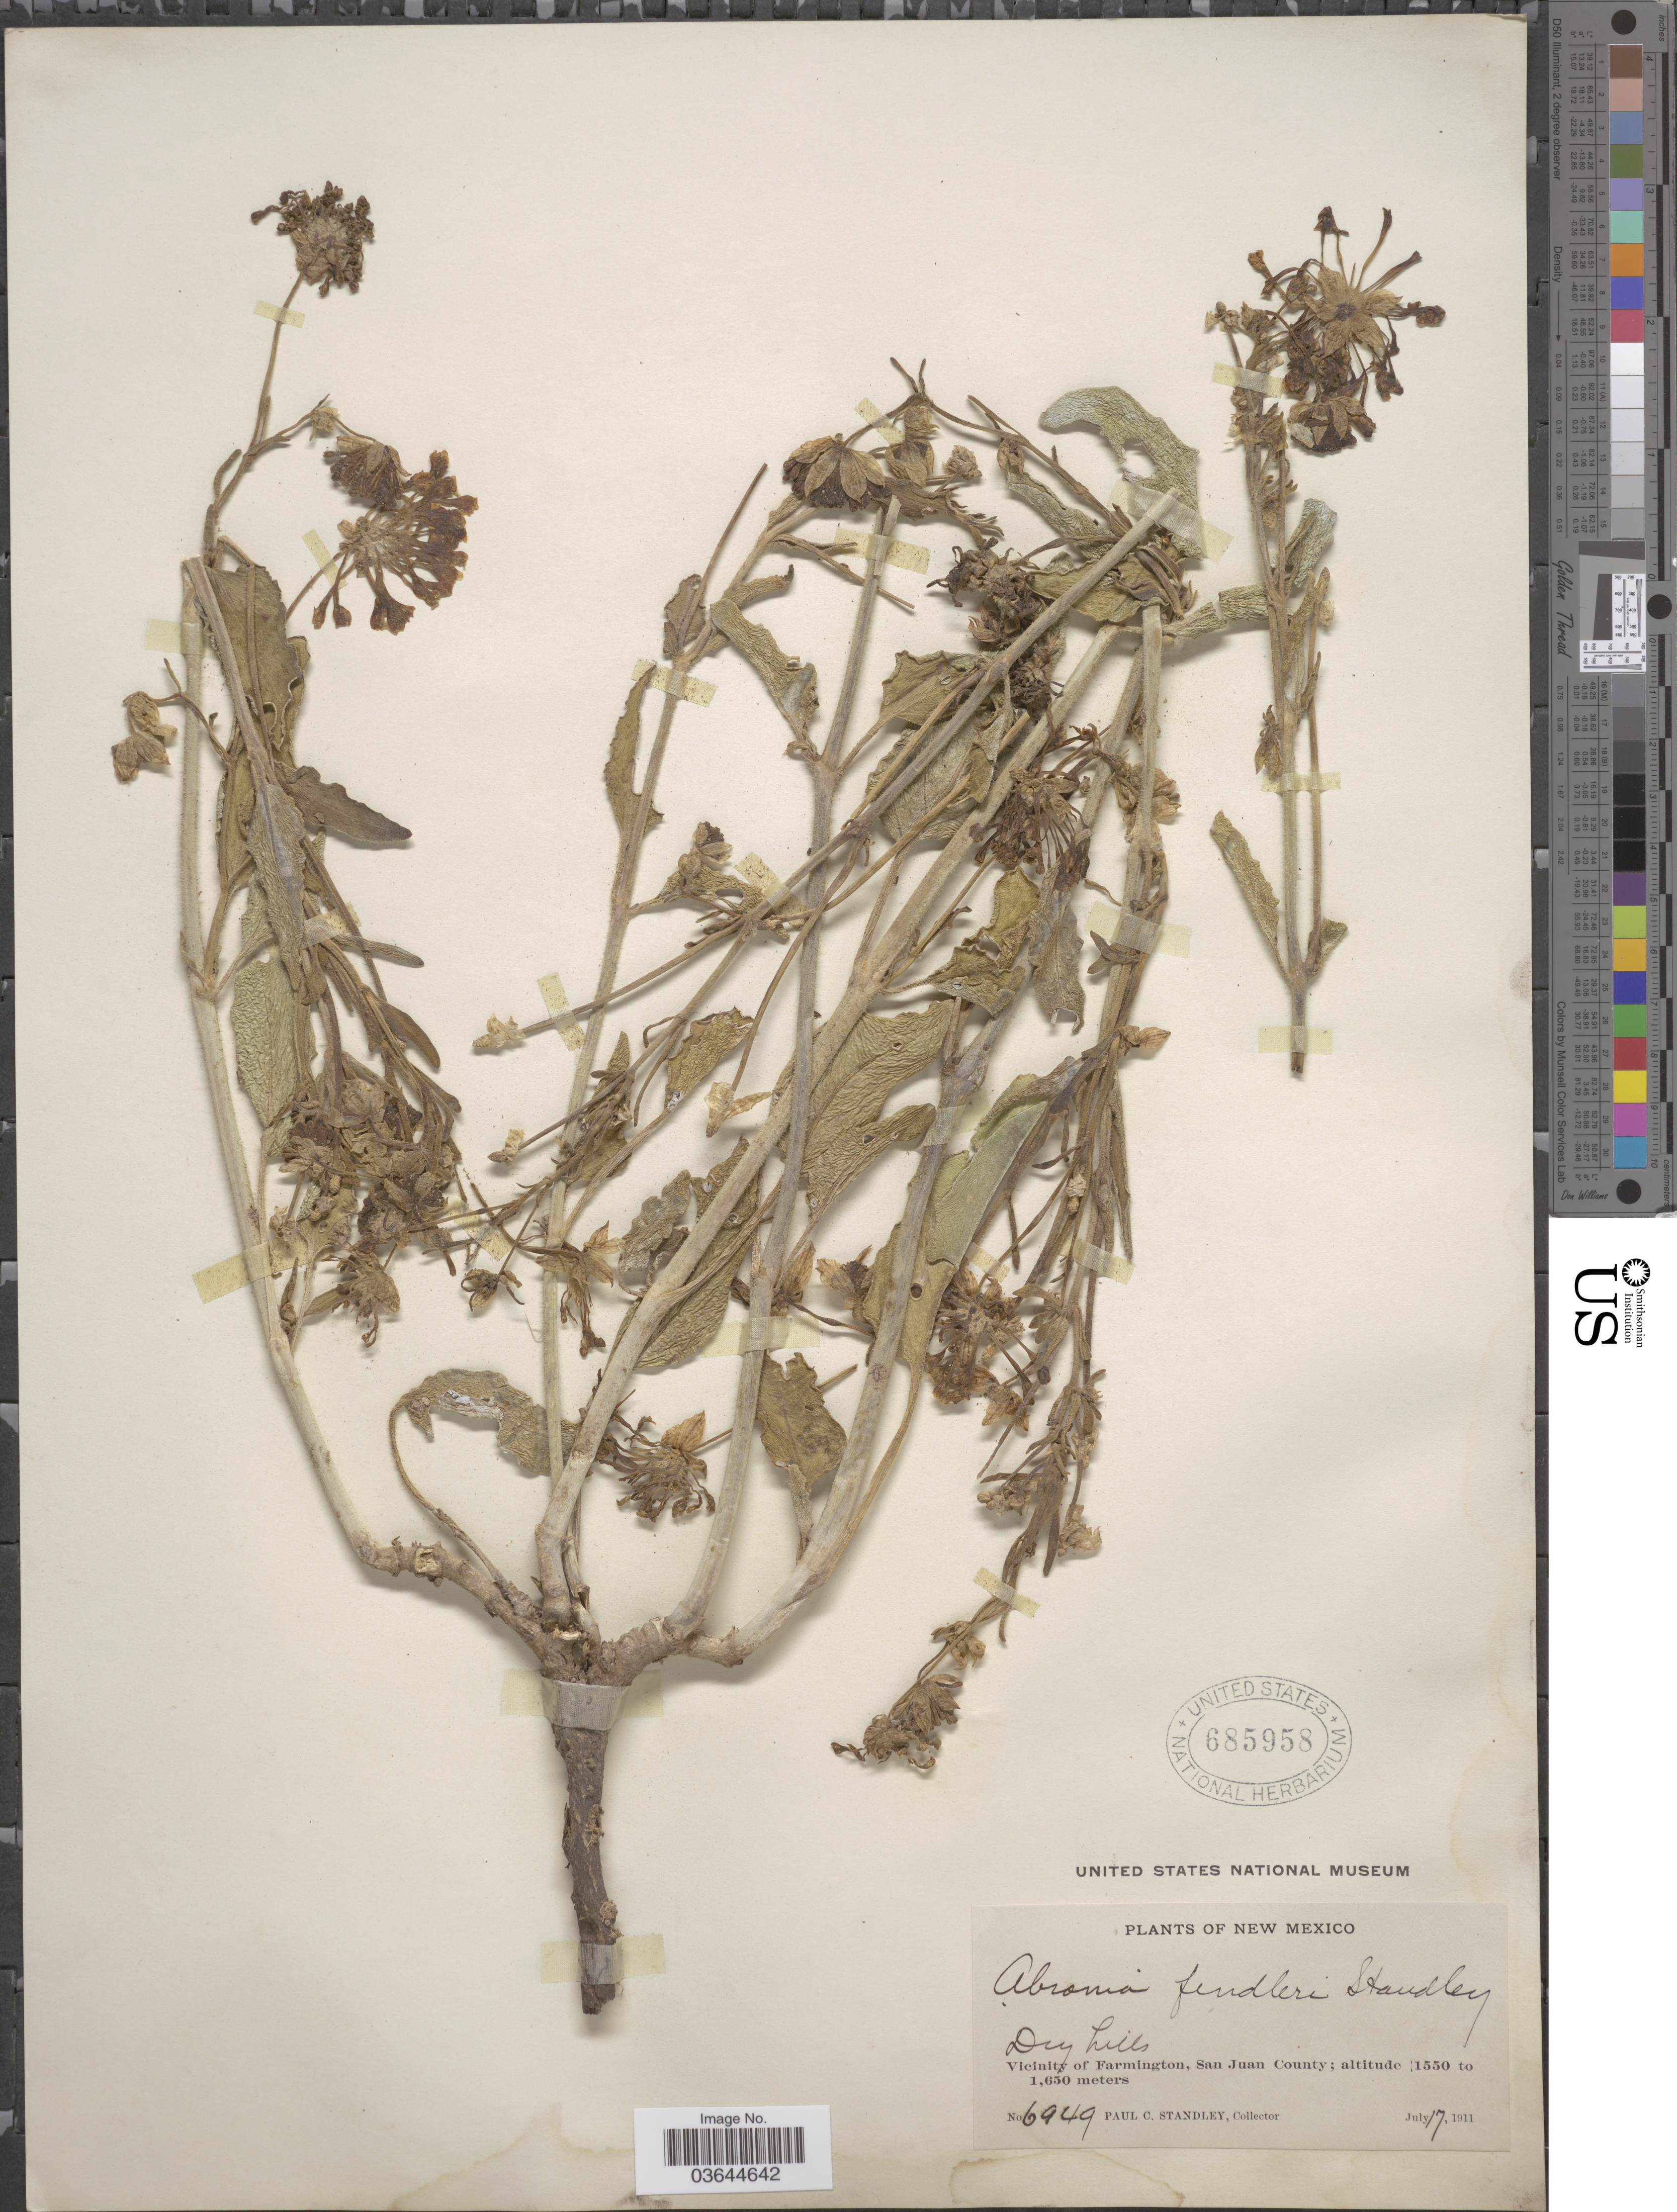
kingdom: Plantae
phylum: Tracheophyta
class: Magnoliopsida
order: Caryophyllales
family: Nyctaginaceae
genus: Abronia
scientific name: Abronia fragrans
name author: Nutt. ex Hook.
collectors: P. C. Standley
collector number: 6949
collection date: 1911-07-17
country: United States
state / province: New Mexico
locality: Vicinity of Farmington, San Juan County.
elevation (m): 1550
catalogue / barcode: US 685958